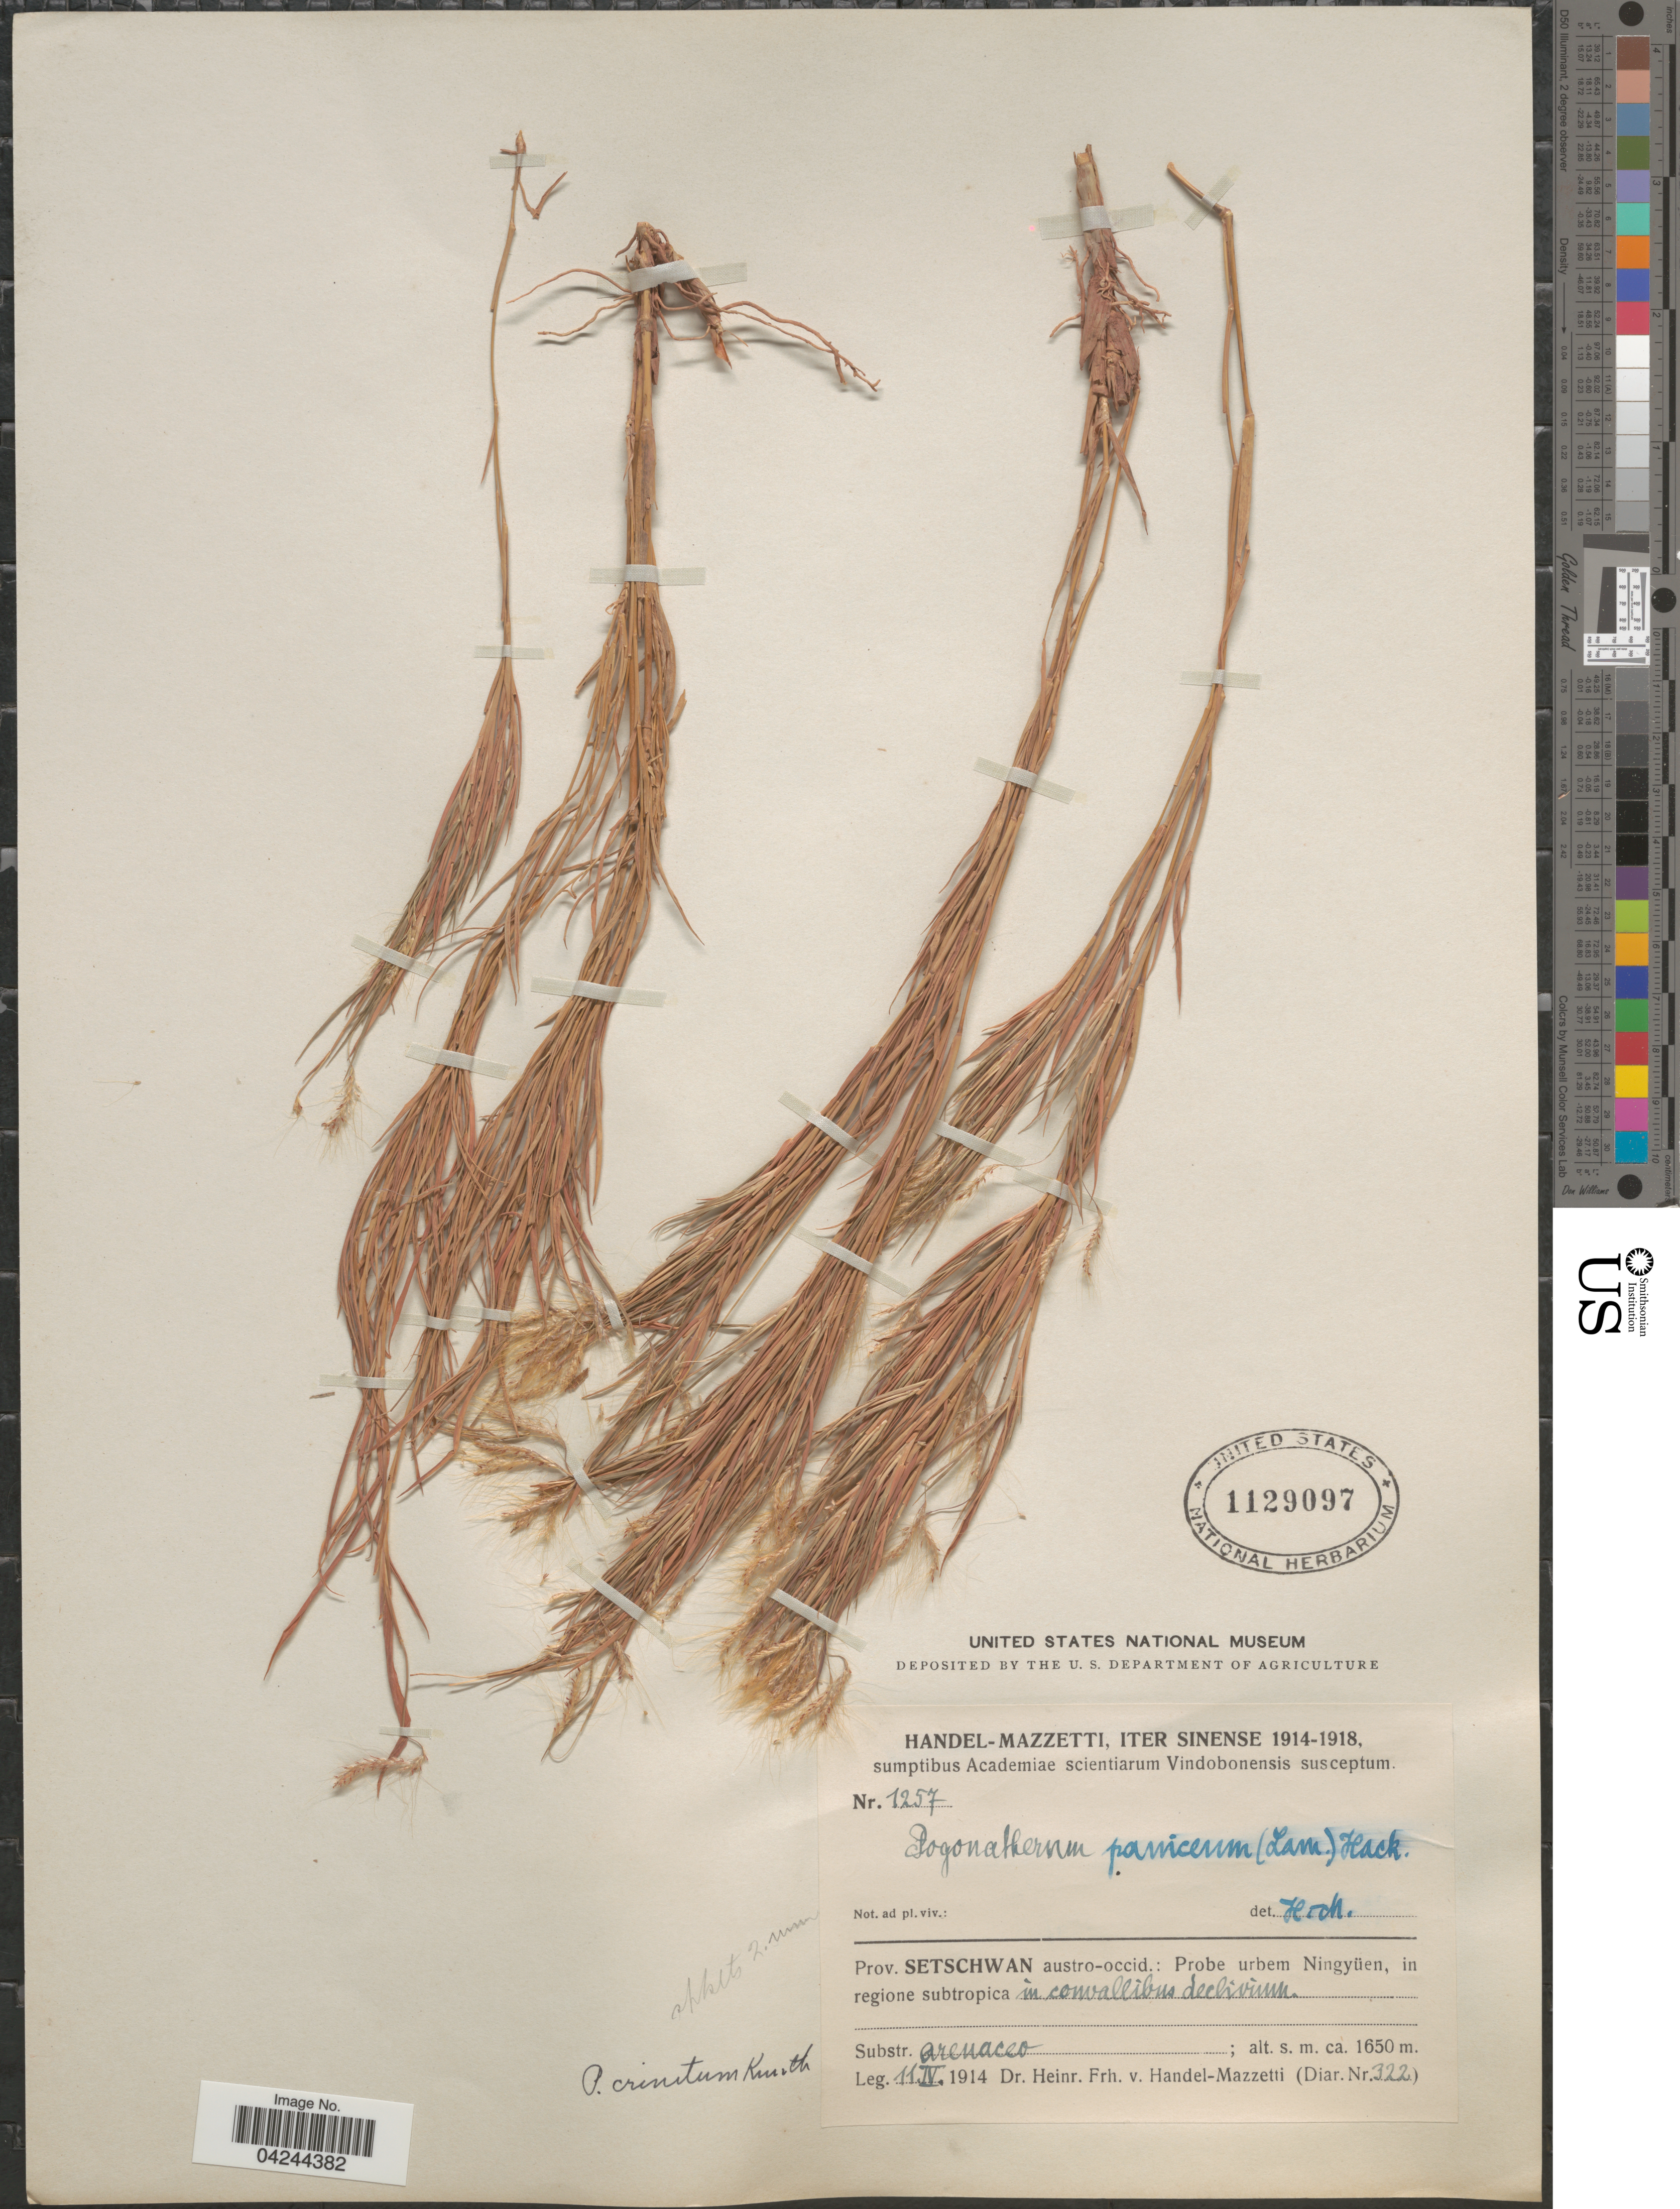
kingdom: Plantae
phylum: Tracheophyta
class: Liliopsida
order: Poales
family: Poaceae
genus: Pogonatherum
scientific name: Pogonatherum crinitum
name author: (Thunb.) Kunth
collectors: H. Handel-Mazzetti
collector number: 1257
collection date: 1914-04-11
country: China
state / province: Sichuan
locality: Iter Sinense 1914-1918. Prov. Setschwan austro-occid.: Probe urbem Ningyüen, in regione subtropica in convallibus declivium.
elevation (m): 1650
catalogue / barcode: US 1129097